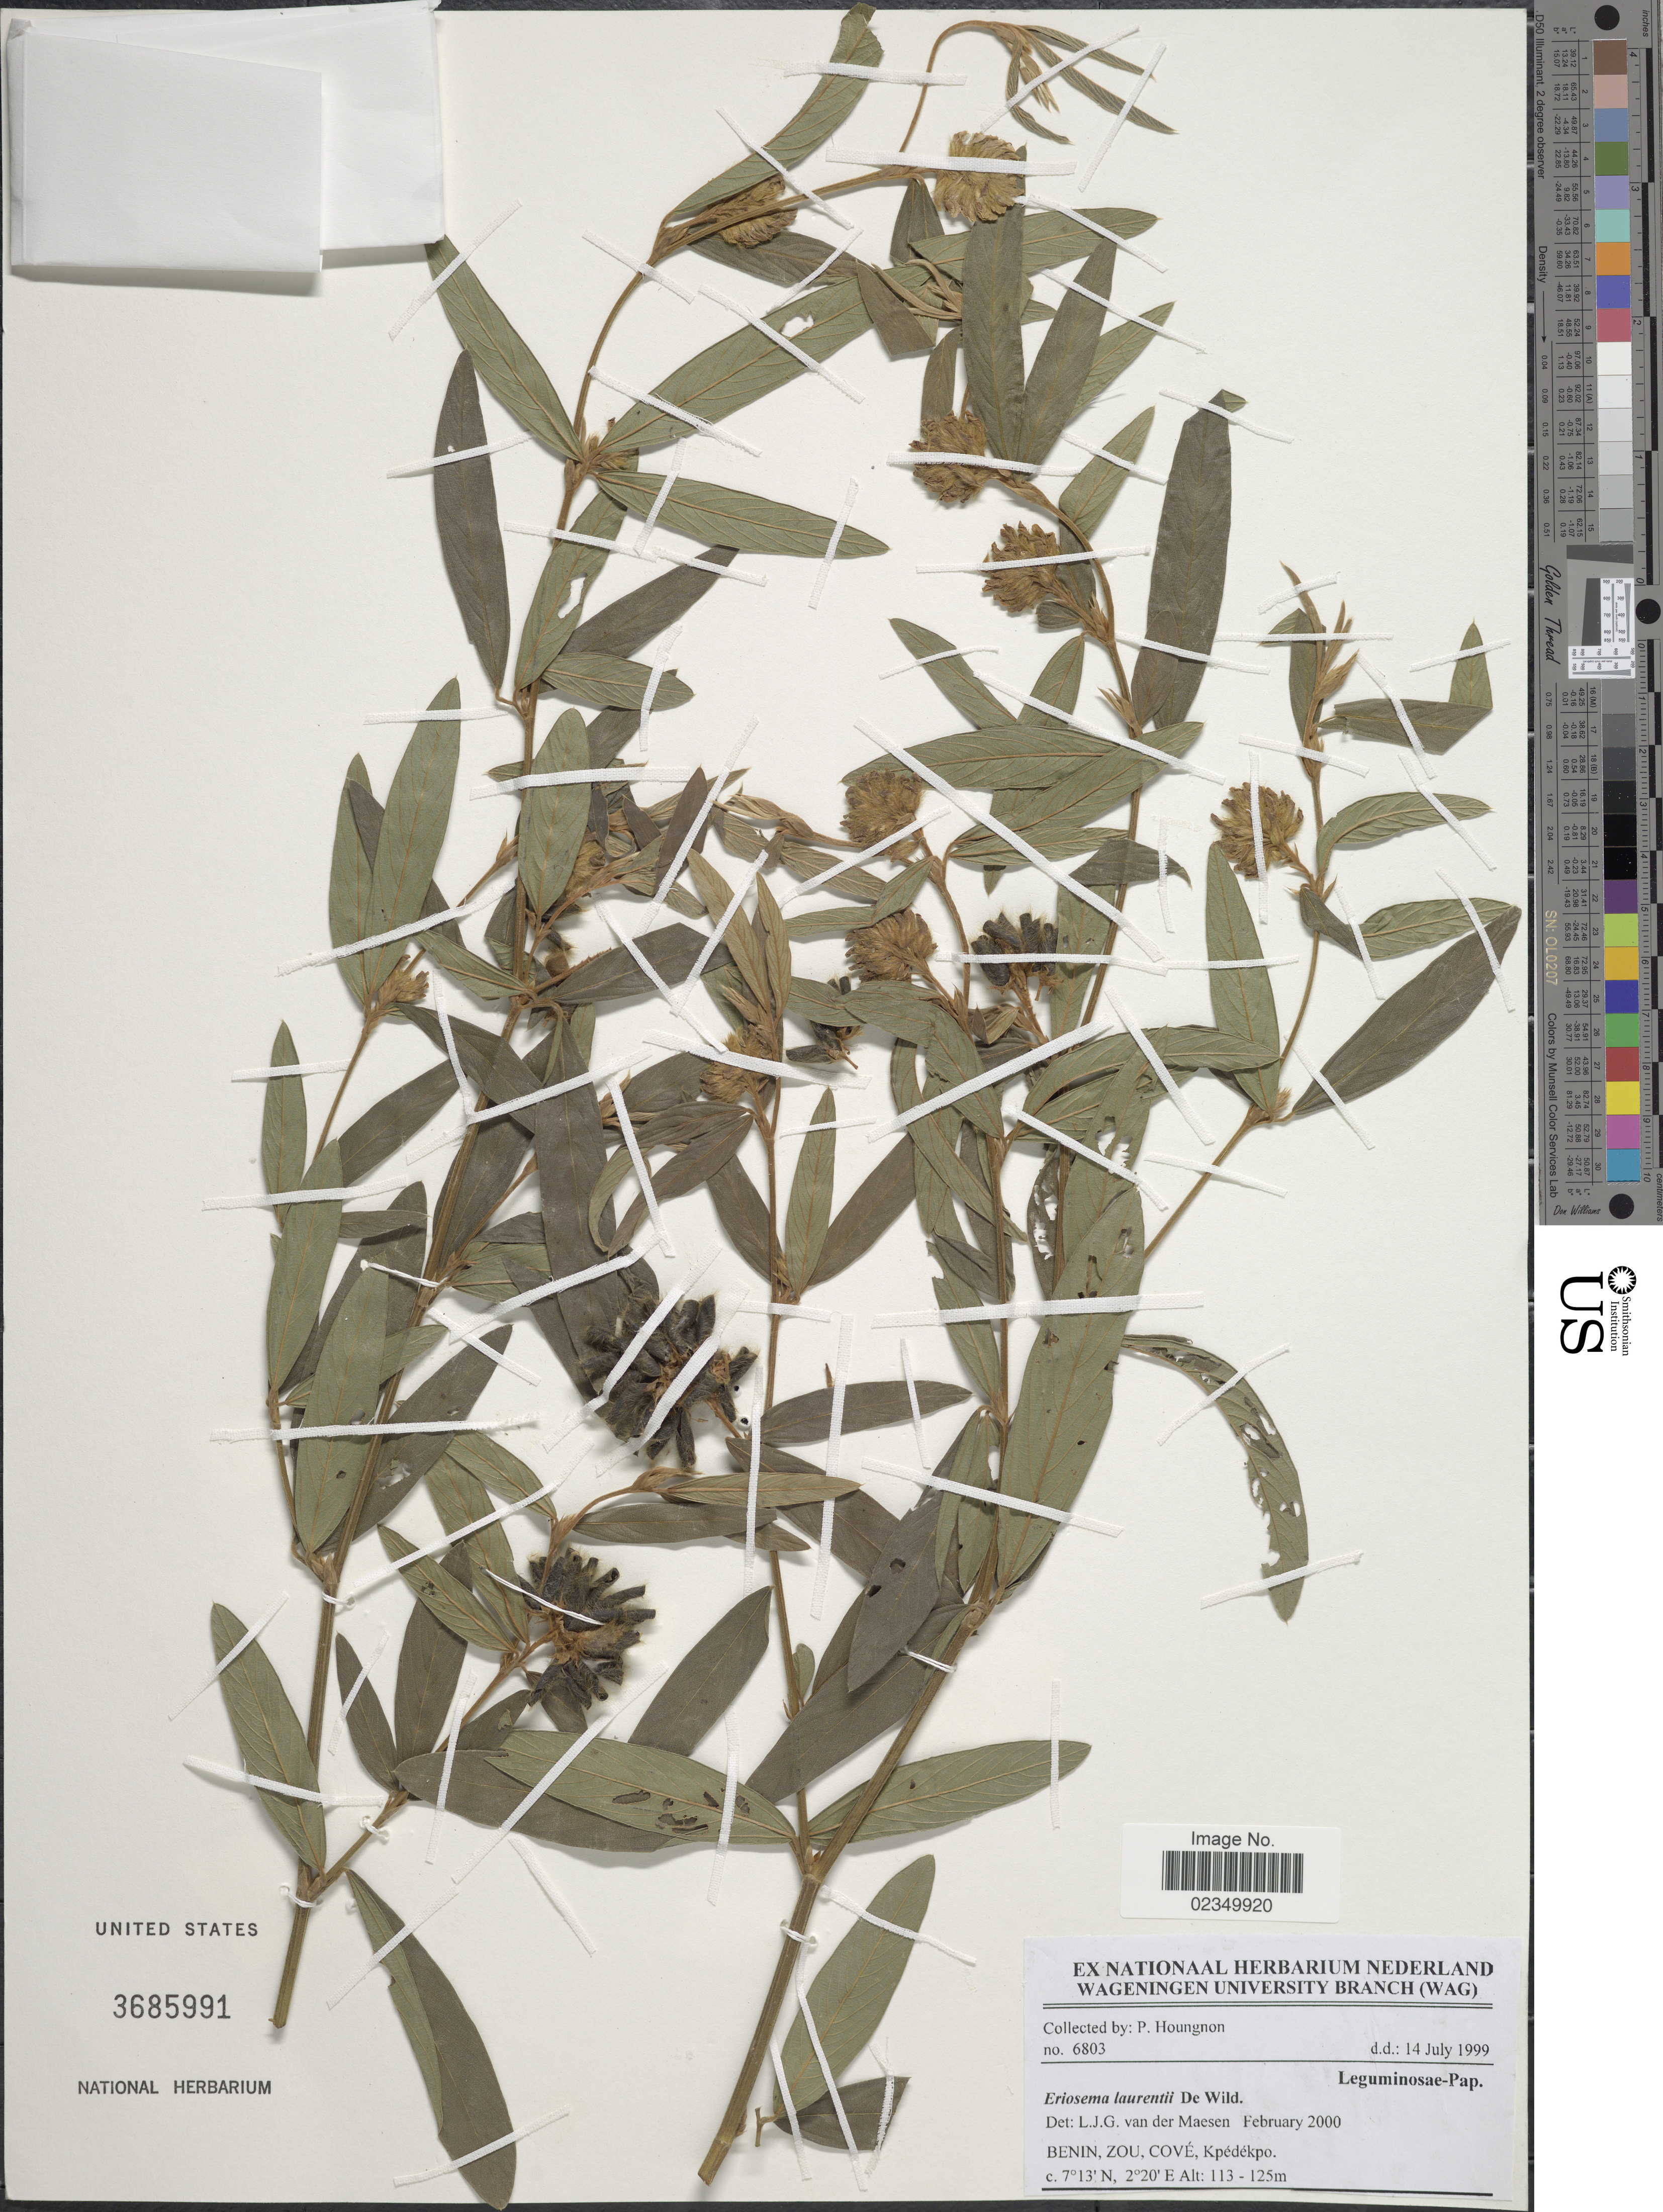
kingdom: Plantae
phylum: Tracheophyta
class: Magnoliopsida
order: Fabales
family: Fabaceae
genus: Eriosema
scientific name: Eriosema laurentii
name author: De Wild.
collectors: P. Houngnon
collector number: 6803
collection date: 1999-07-14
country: Benin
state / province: Zou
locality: Cove, Kpedekpo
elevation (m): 113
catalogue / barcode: US 3685991